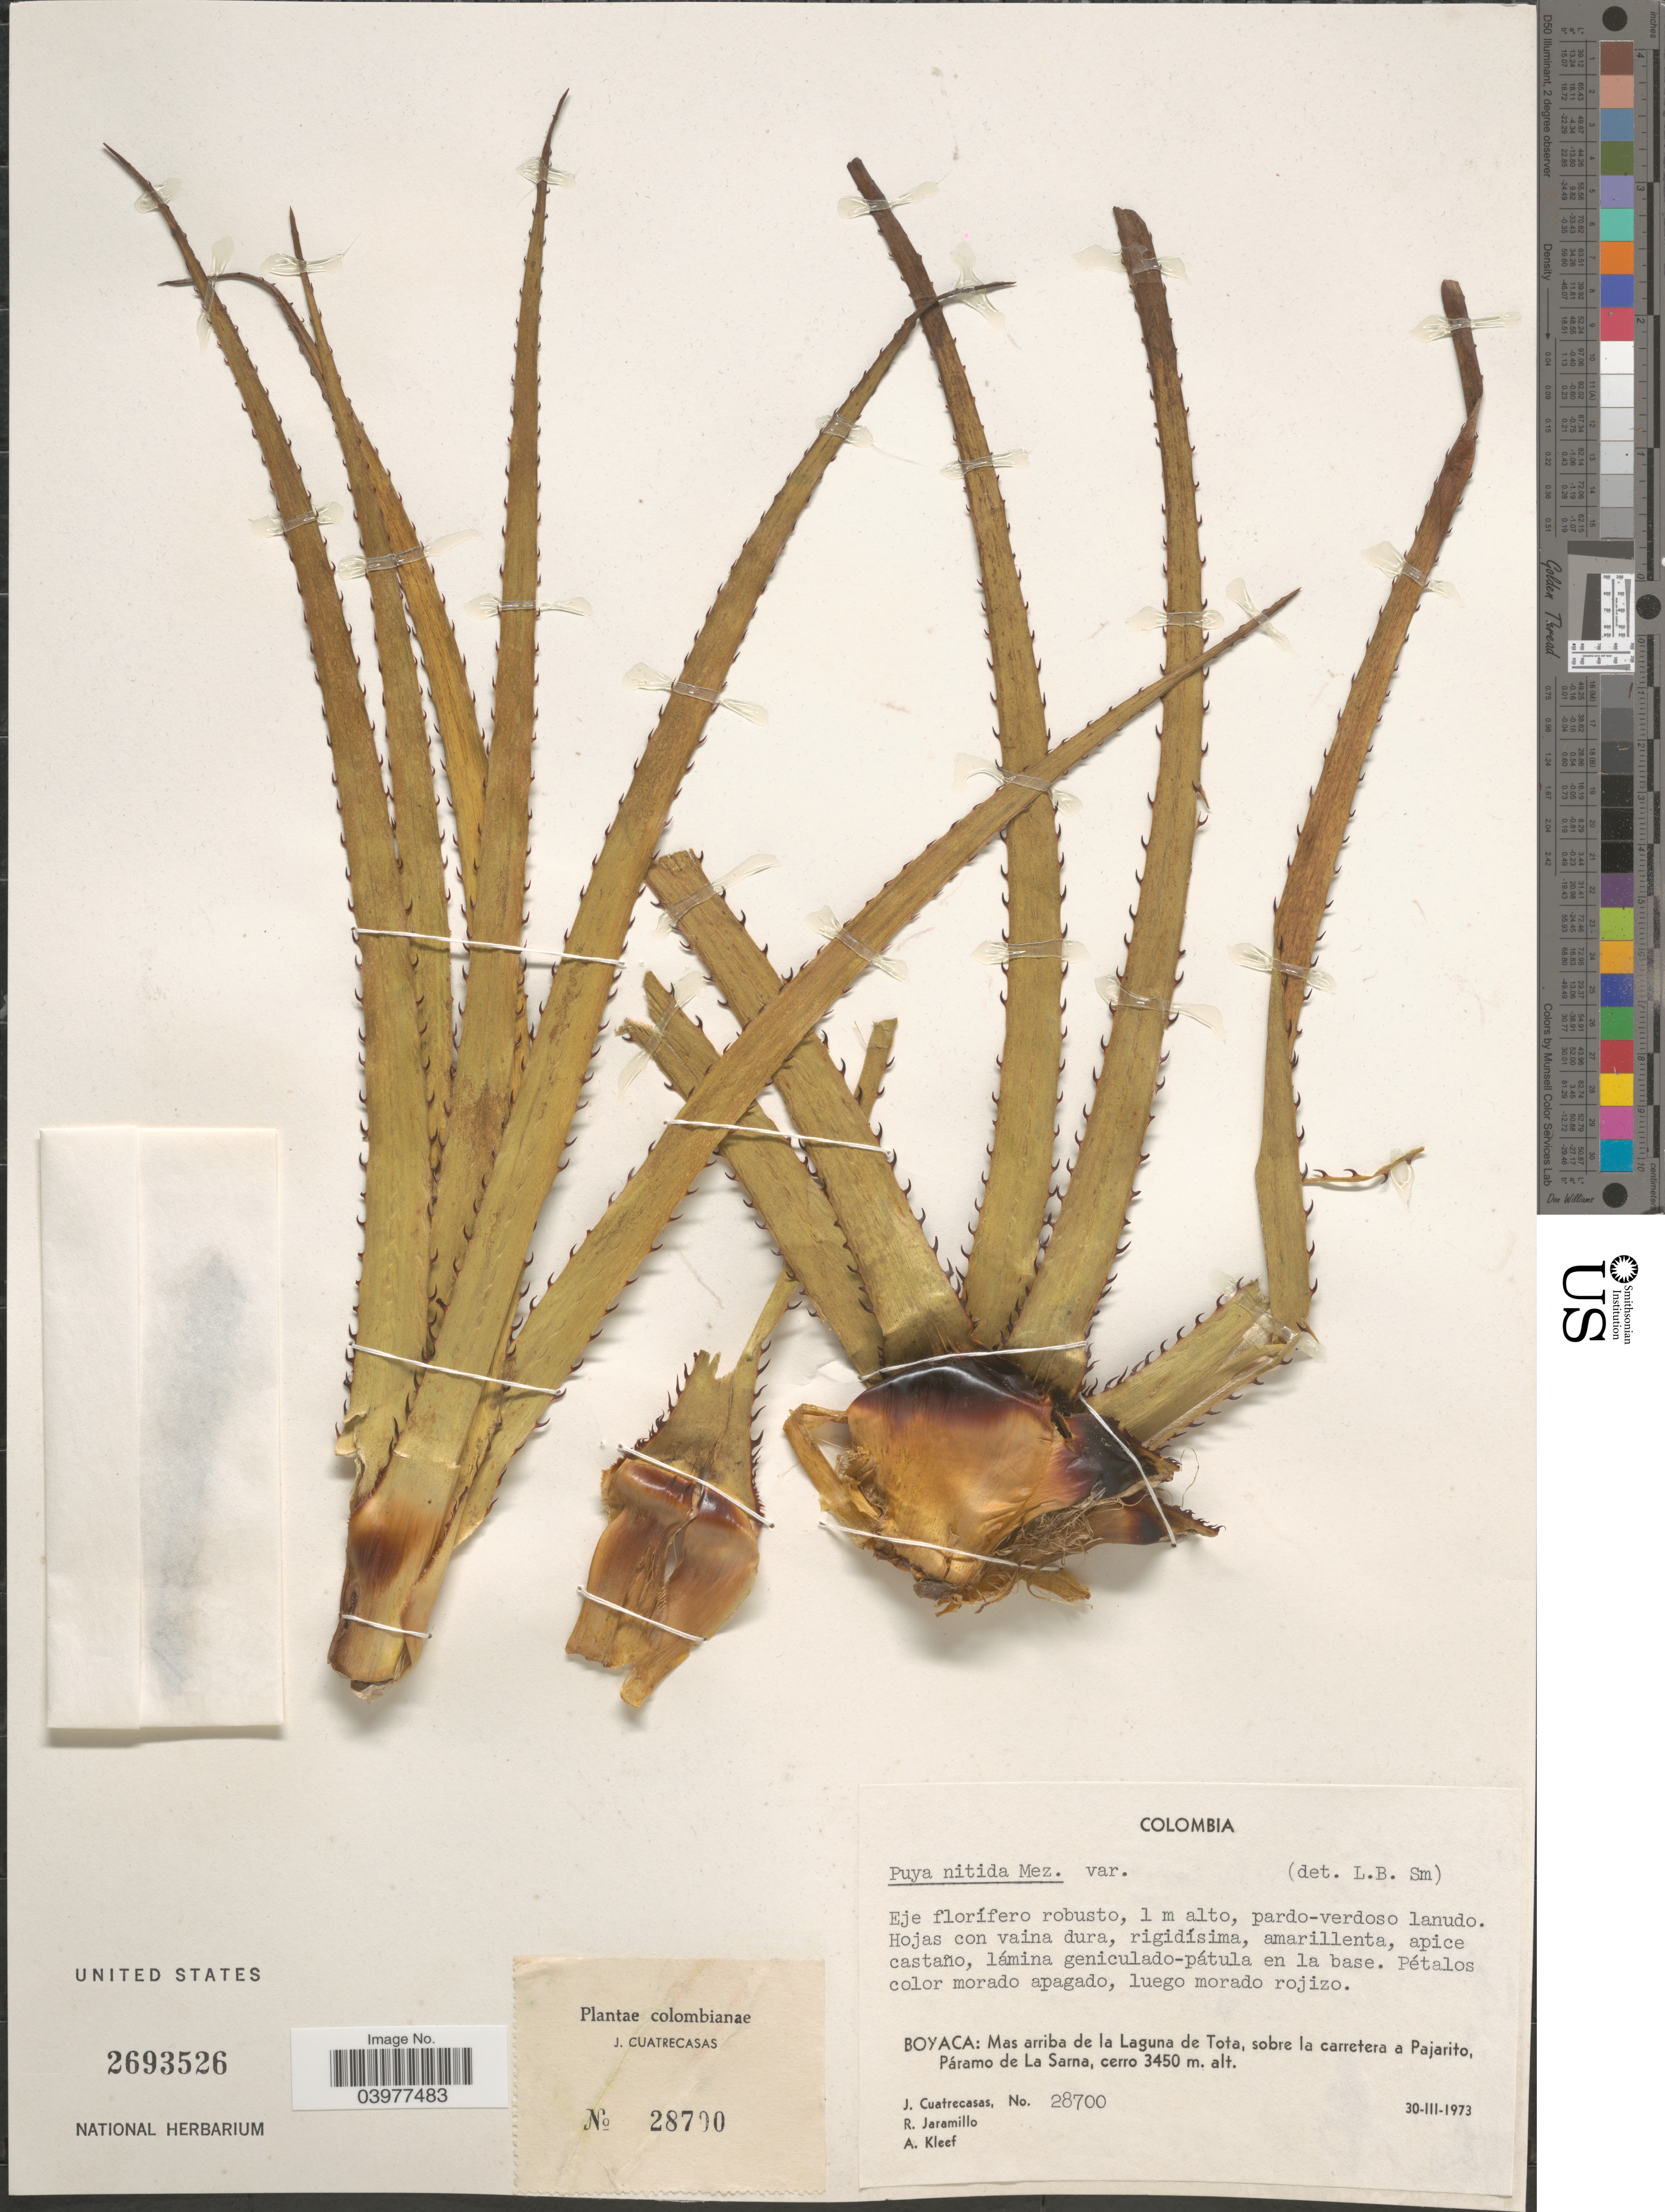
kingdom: Plantae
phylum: Tracheophyta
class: Liliopsida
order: Poales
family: Bromeliaceae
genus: Puya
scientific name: Puya nitida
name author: Mez in C. DC.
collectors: J. Cuatrecasas, R. Jaramillo & A. Kleef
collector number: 28700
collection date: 1973-03-30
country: Colombia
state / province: Boyacá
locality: Mas arriba de la Laguna de Tota, sobre la carretera a Pajarito, Páramo de La Sarna.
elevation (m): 3450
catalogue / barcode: US 2693526